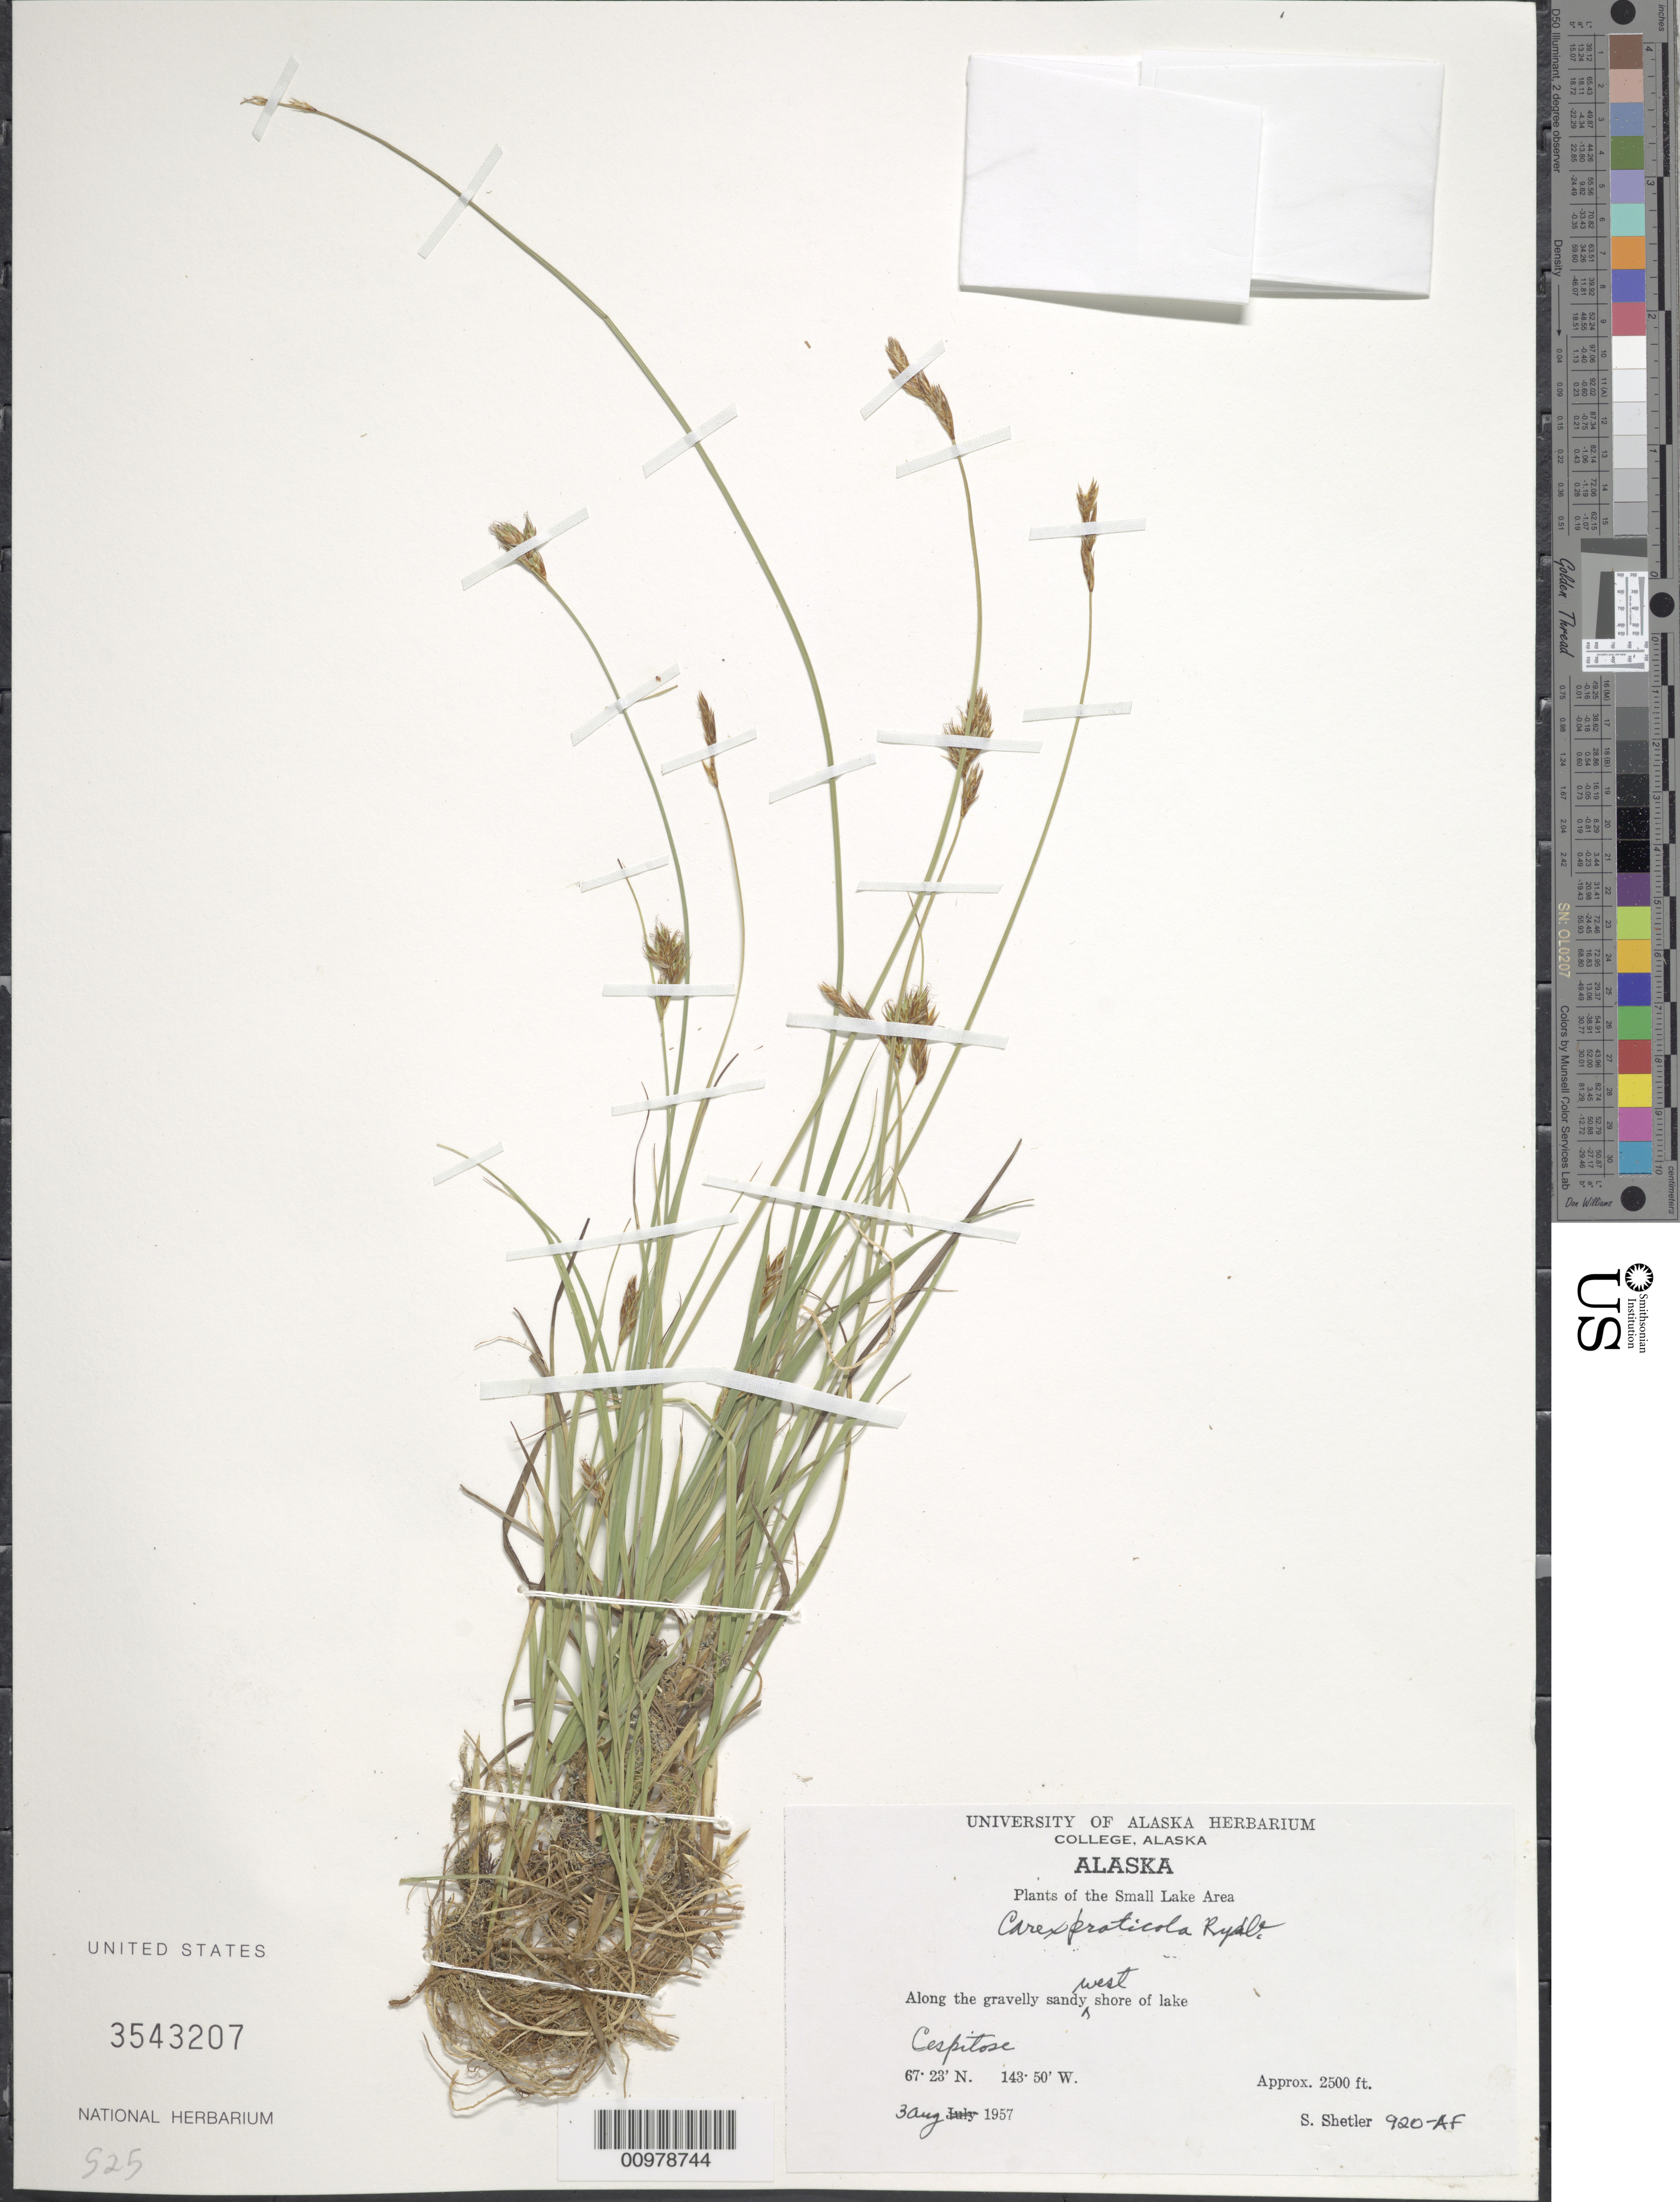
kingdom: Plantae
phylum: Tracheophyta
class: Liliopsida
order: Poales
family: Cyperaceae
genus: Carex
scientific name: Carex praticola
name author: Rydb.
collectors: S. Shetler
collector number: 920-AF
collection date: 1957-08-03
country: United States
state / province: Alaska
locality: Small Lake Area, Along the gravelly sandy west shore of lake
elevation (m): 762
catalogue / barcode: US 3543207